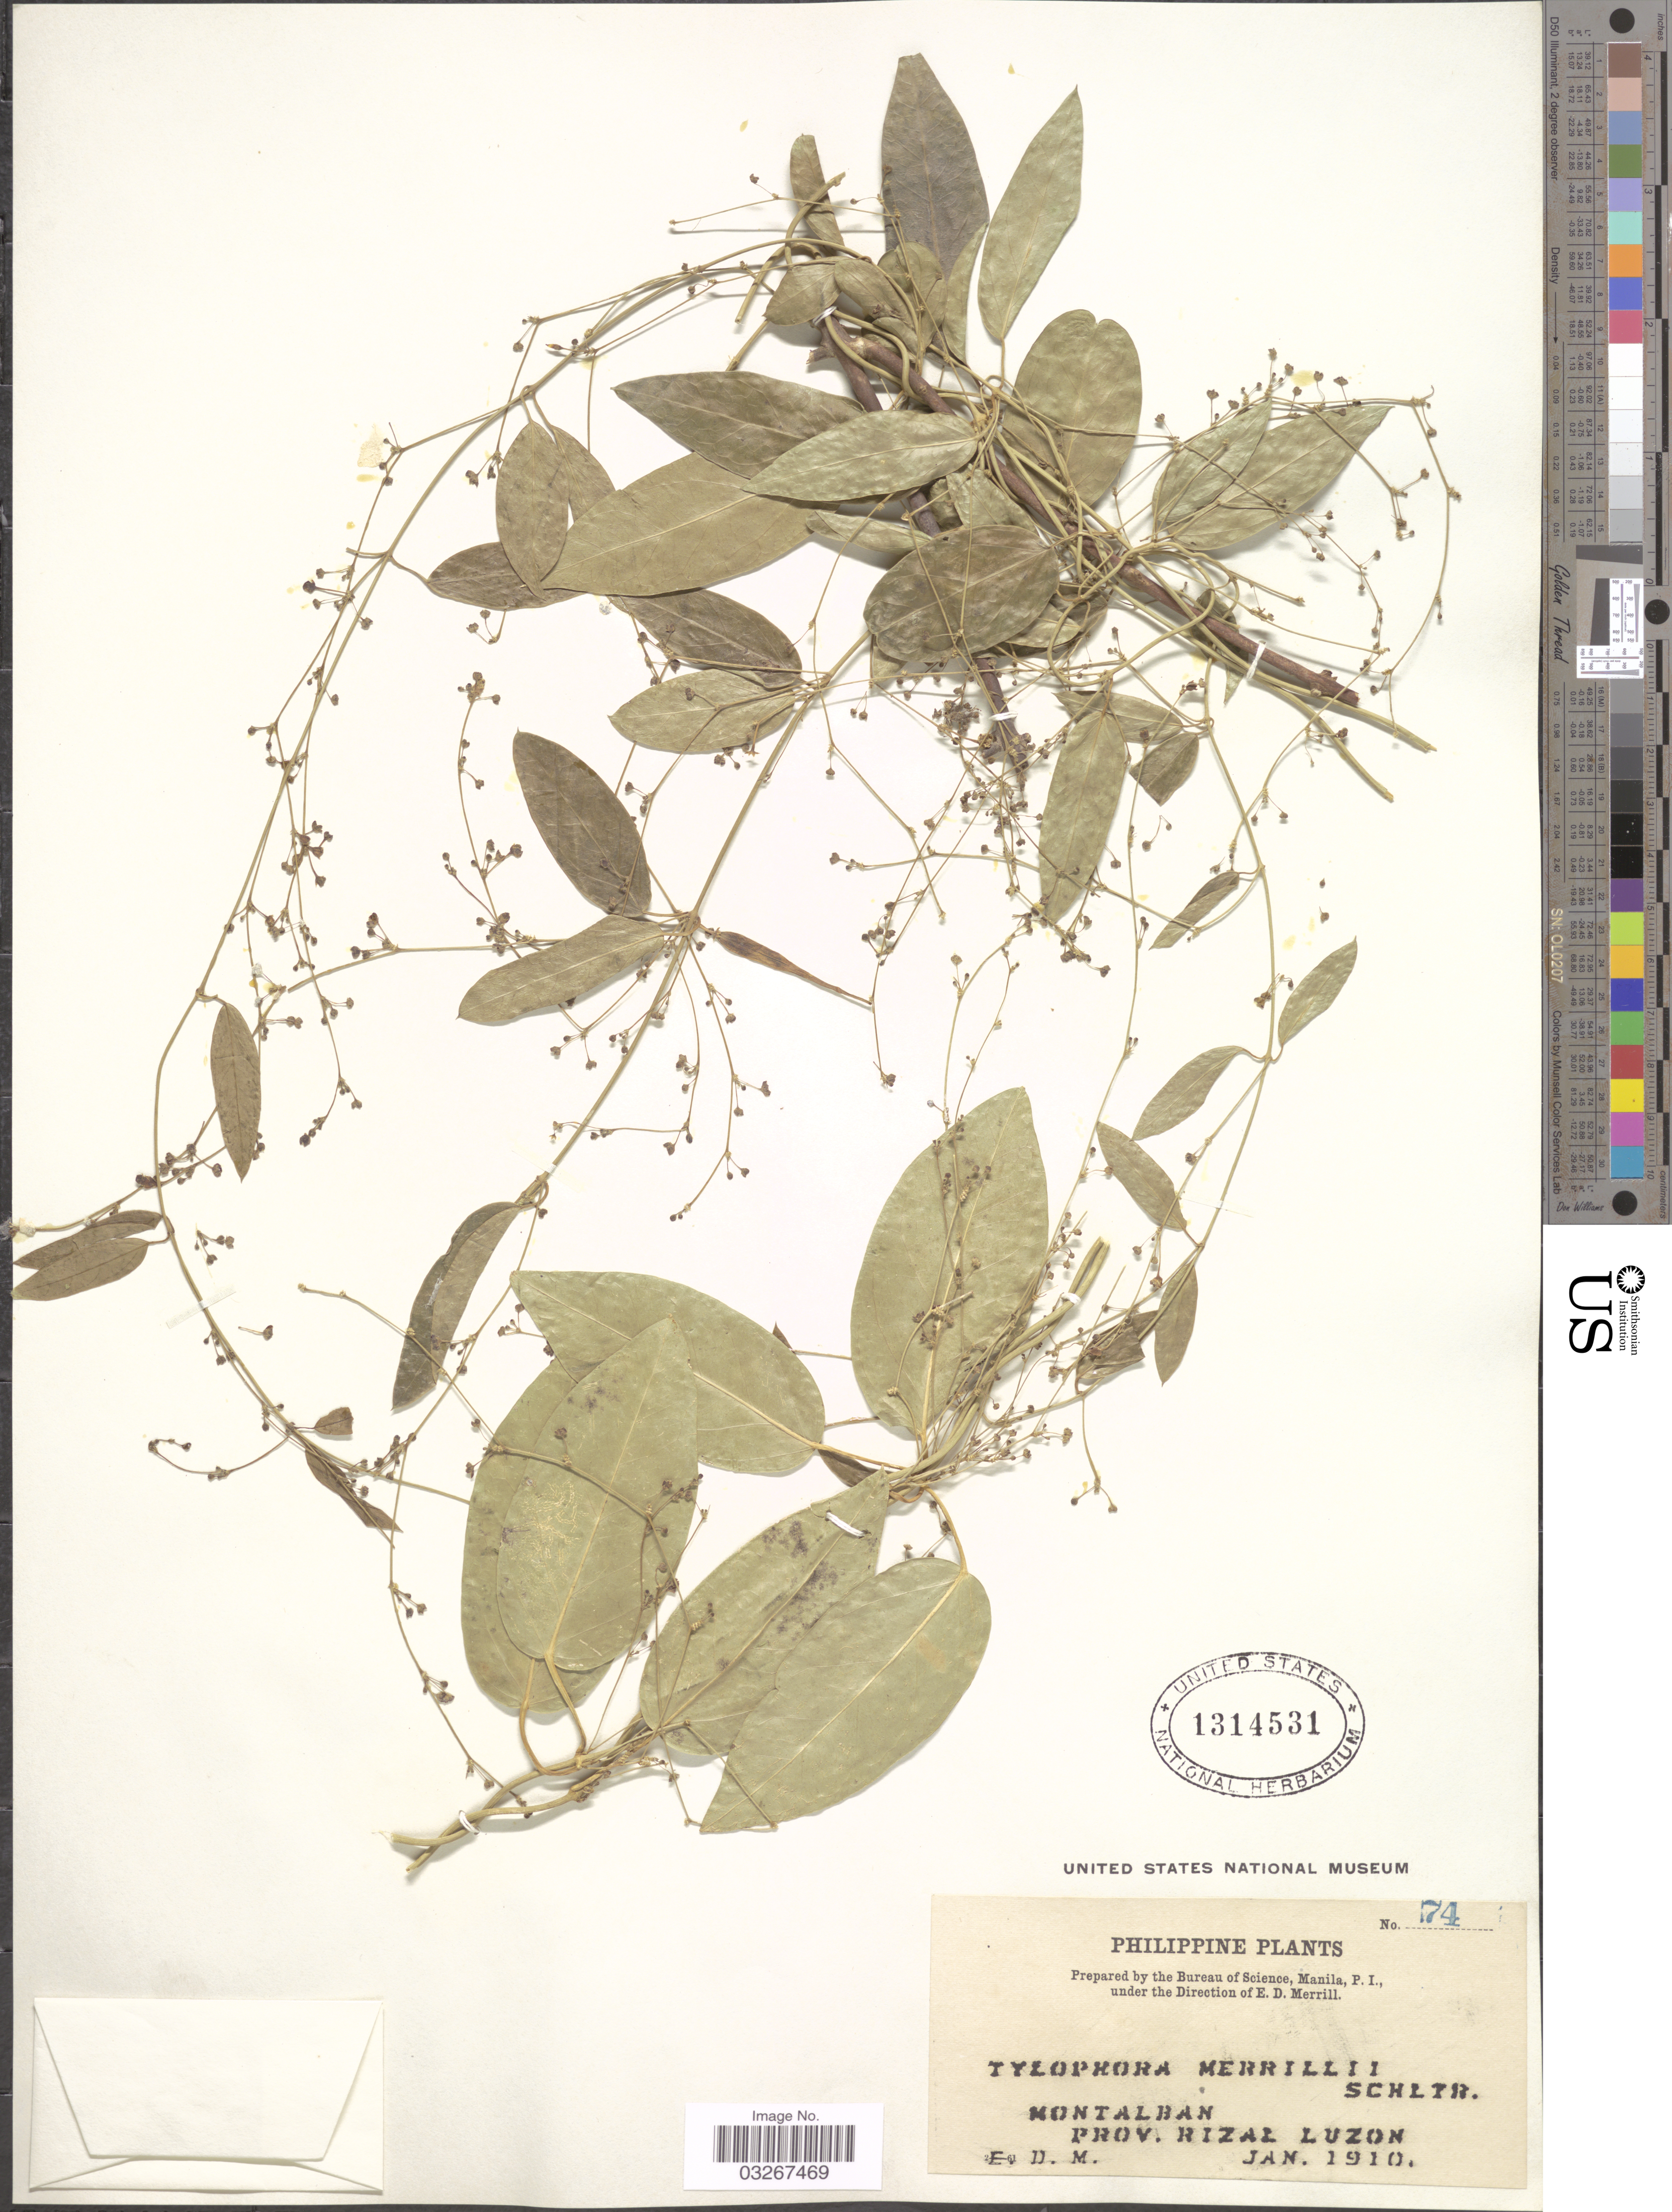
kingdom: Plantae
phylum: Tracheophyta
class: Magnoliopsida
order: Gentianales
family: Apocynaceae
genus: Tylophora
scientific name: Tylophora perrottetiana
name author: Decne.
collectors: E. D. Merrill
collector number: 74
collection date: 1910-01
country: Philippines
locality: Montalban, Prov. Rizal, Luzon.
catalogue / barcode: US 1314531